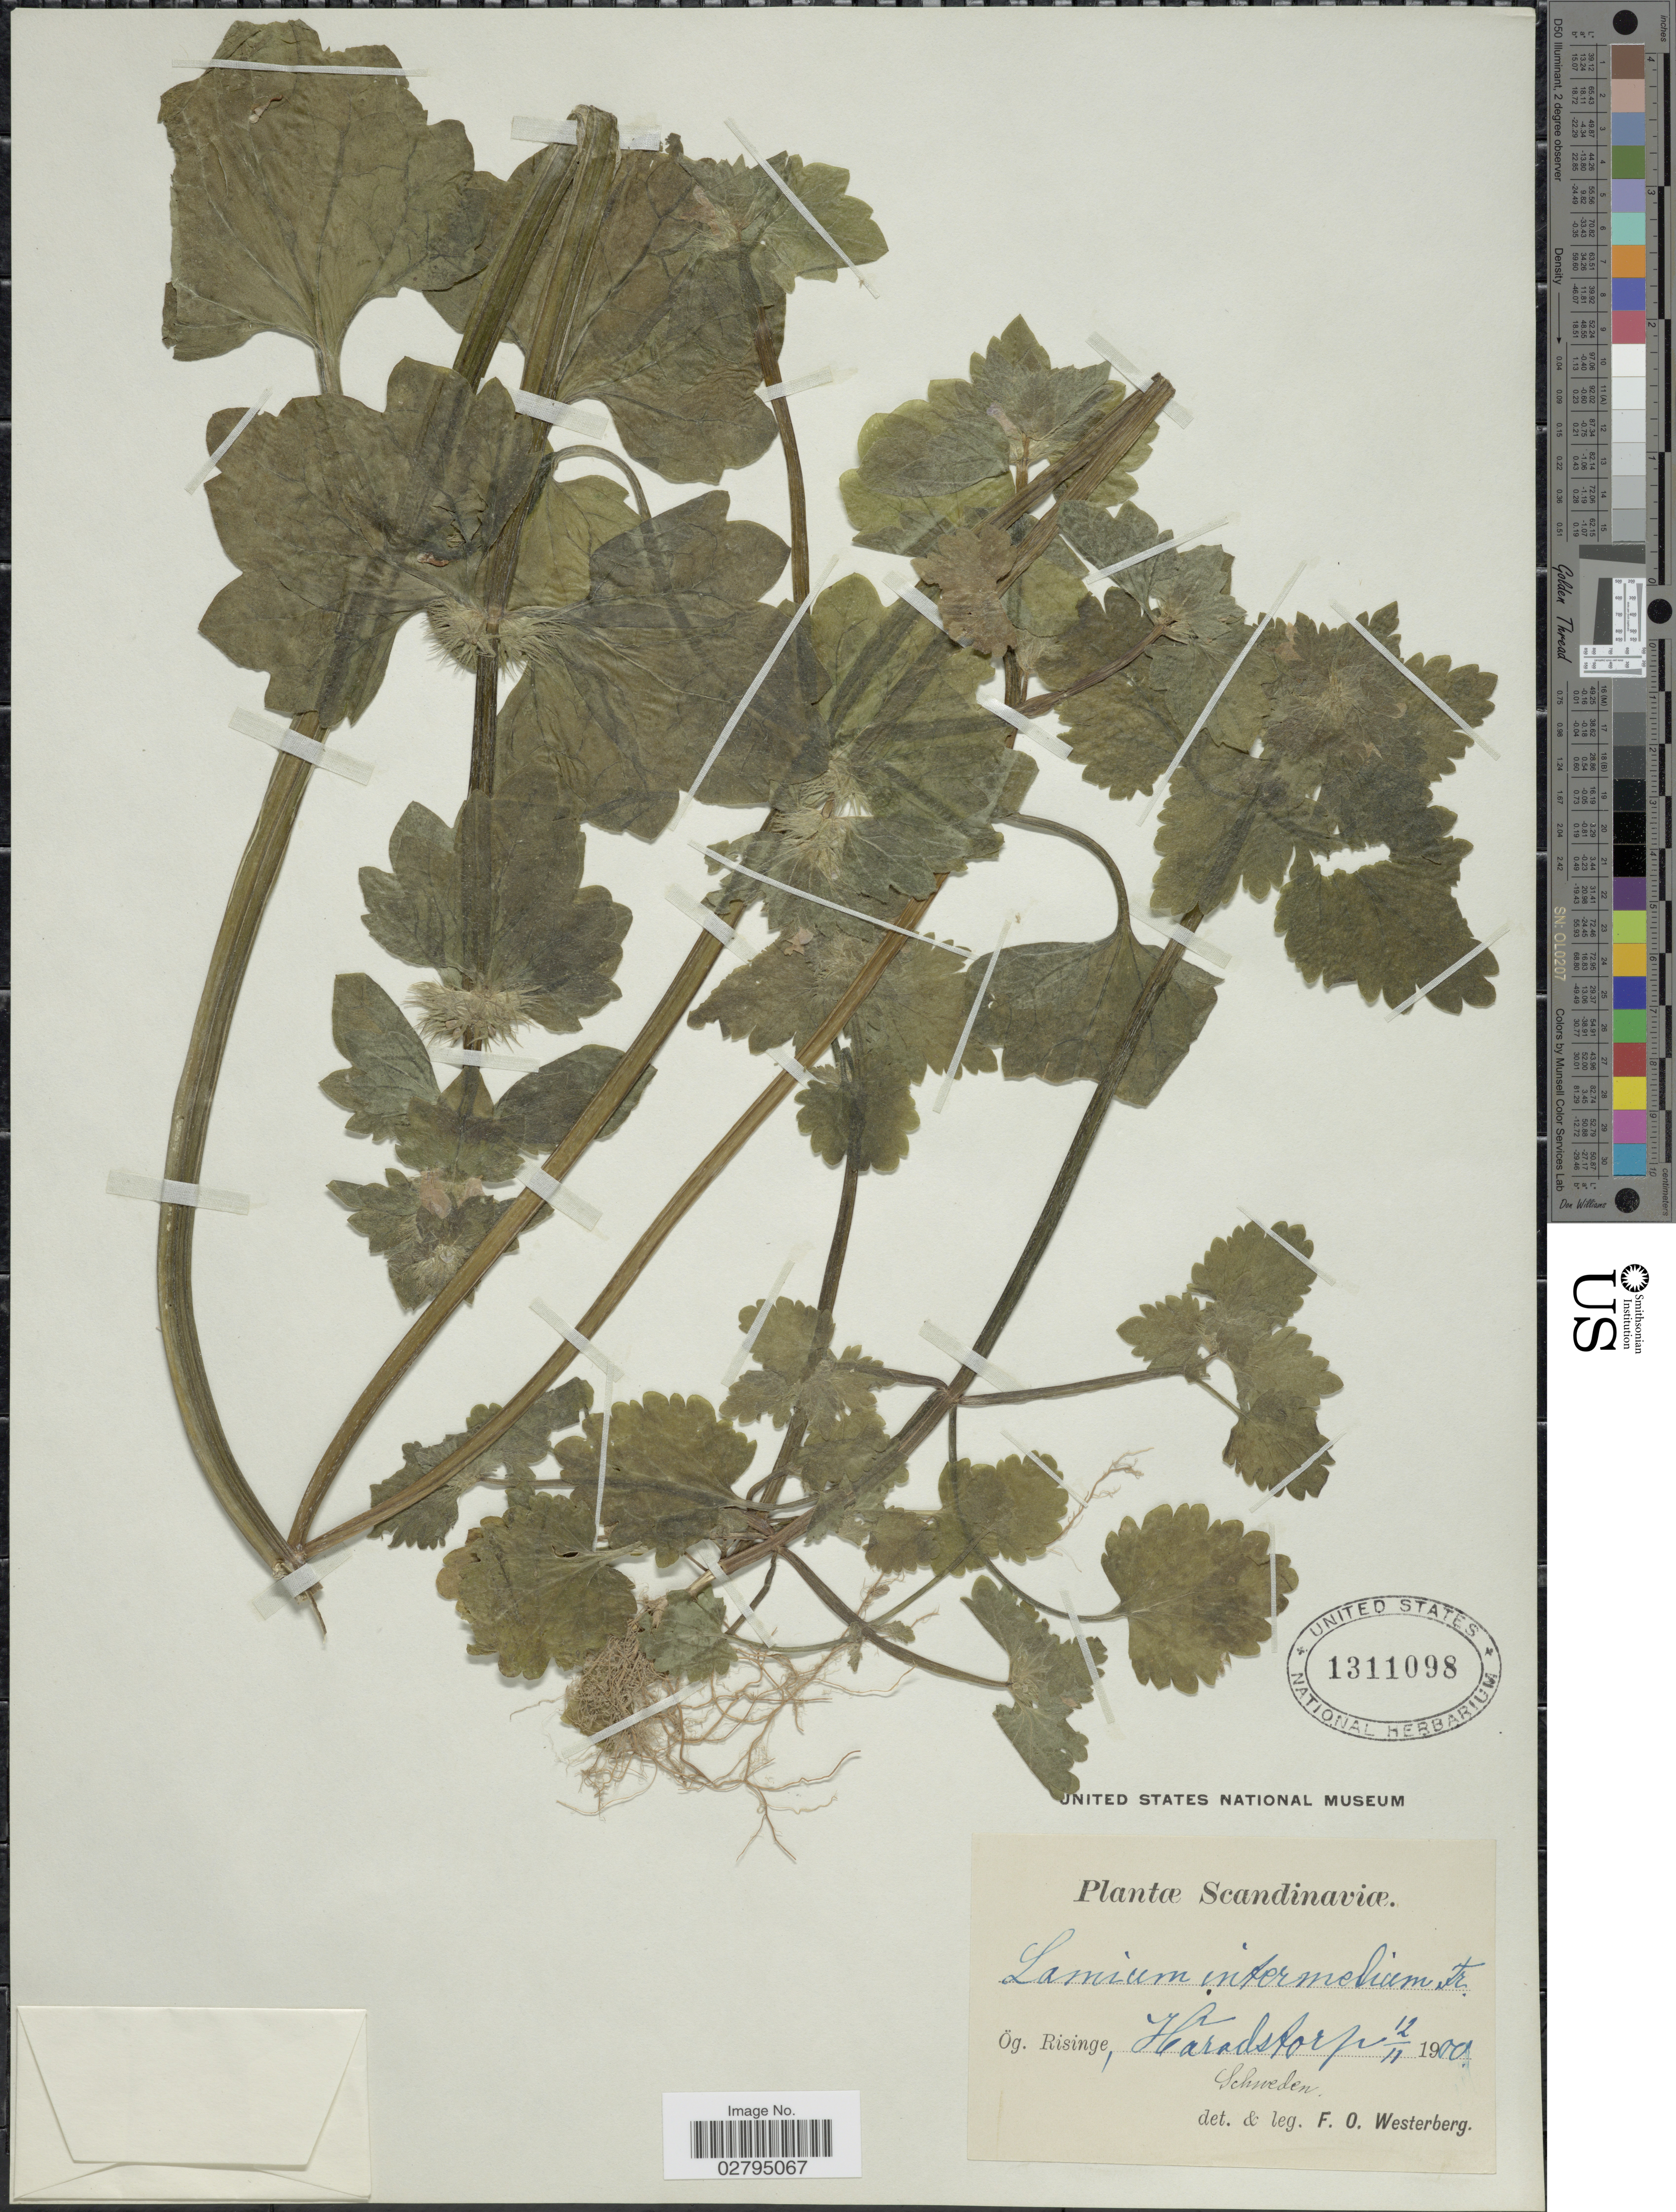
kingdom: Plantae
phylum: Tracheophyta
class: Magnoliopsida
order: Lamiales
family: Lamiaceae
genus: Lamium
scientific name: Lamium confertum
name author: Fr.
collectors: F. Westerberg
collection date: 1900-11-12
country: Sweden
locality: Scandinavæ. Og. Risinge, Haradstorp.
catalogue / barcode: US 1311098